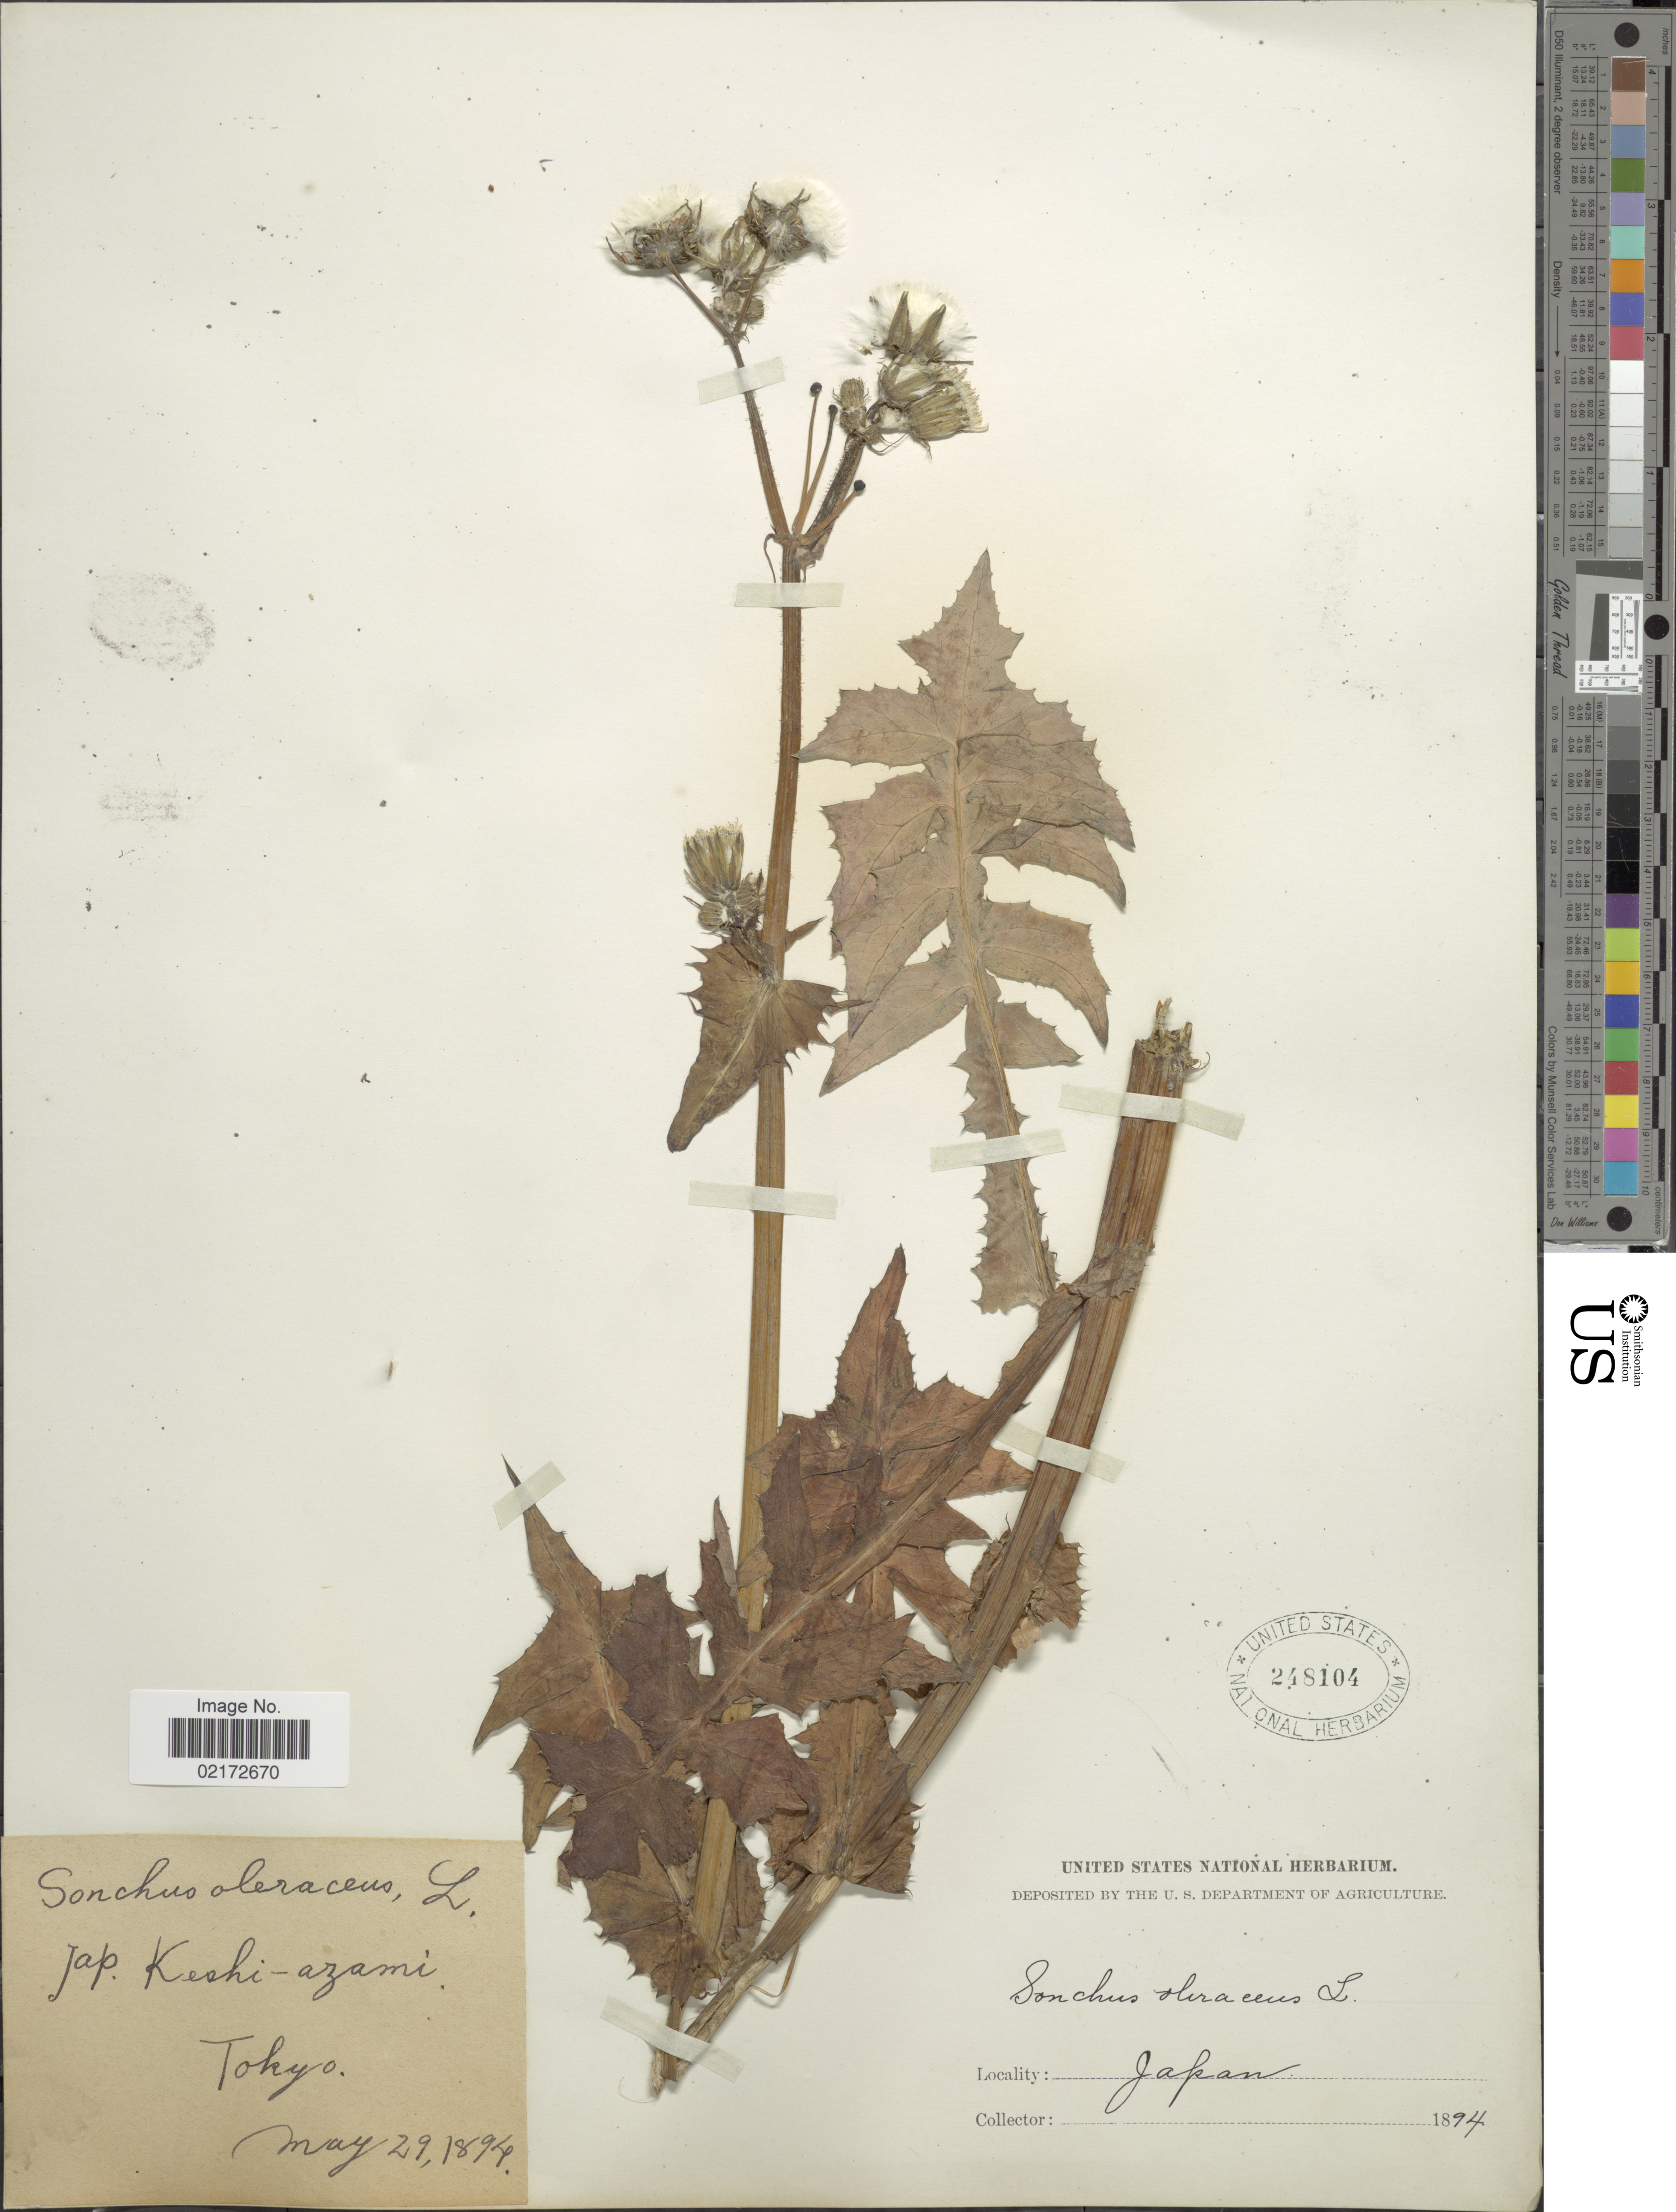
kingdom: Plantae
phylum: Tracheophyta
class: Magnoliopsida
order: Asterales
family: Asteraceae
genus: Sonchus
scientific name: Sonchus oleraceus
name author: L.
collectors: U.S. National Herbarium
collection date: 1894-05-29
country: Japan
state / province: Tokyo, Federal City of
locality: Jap. Keshi-azami. Tokyo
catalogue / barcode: US 248104